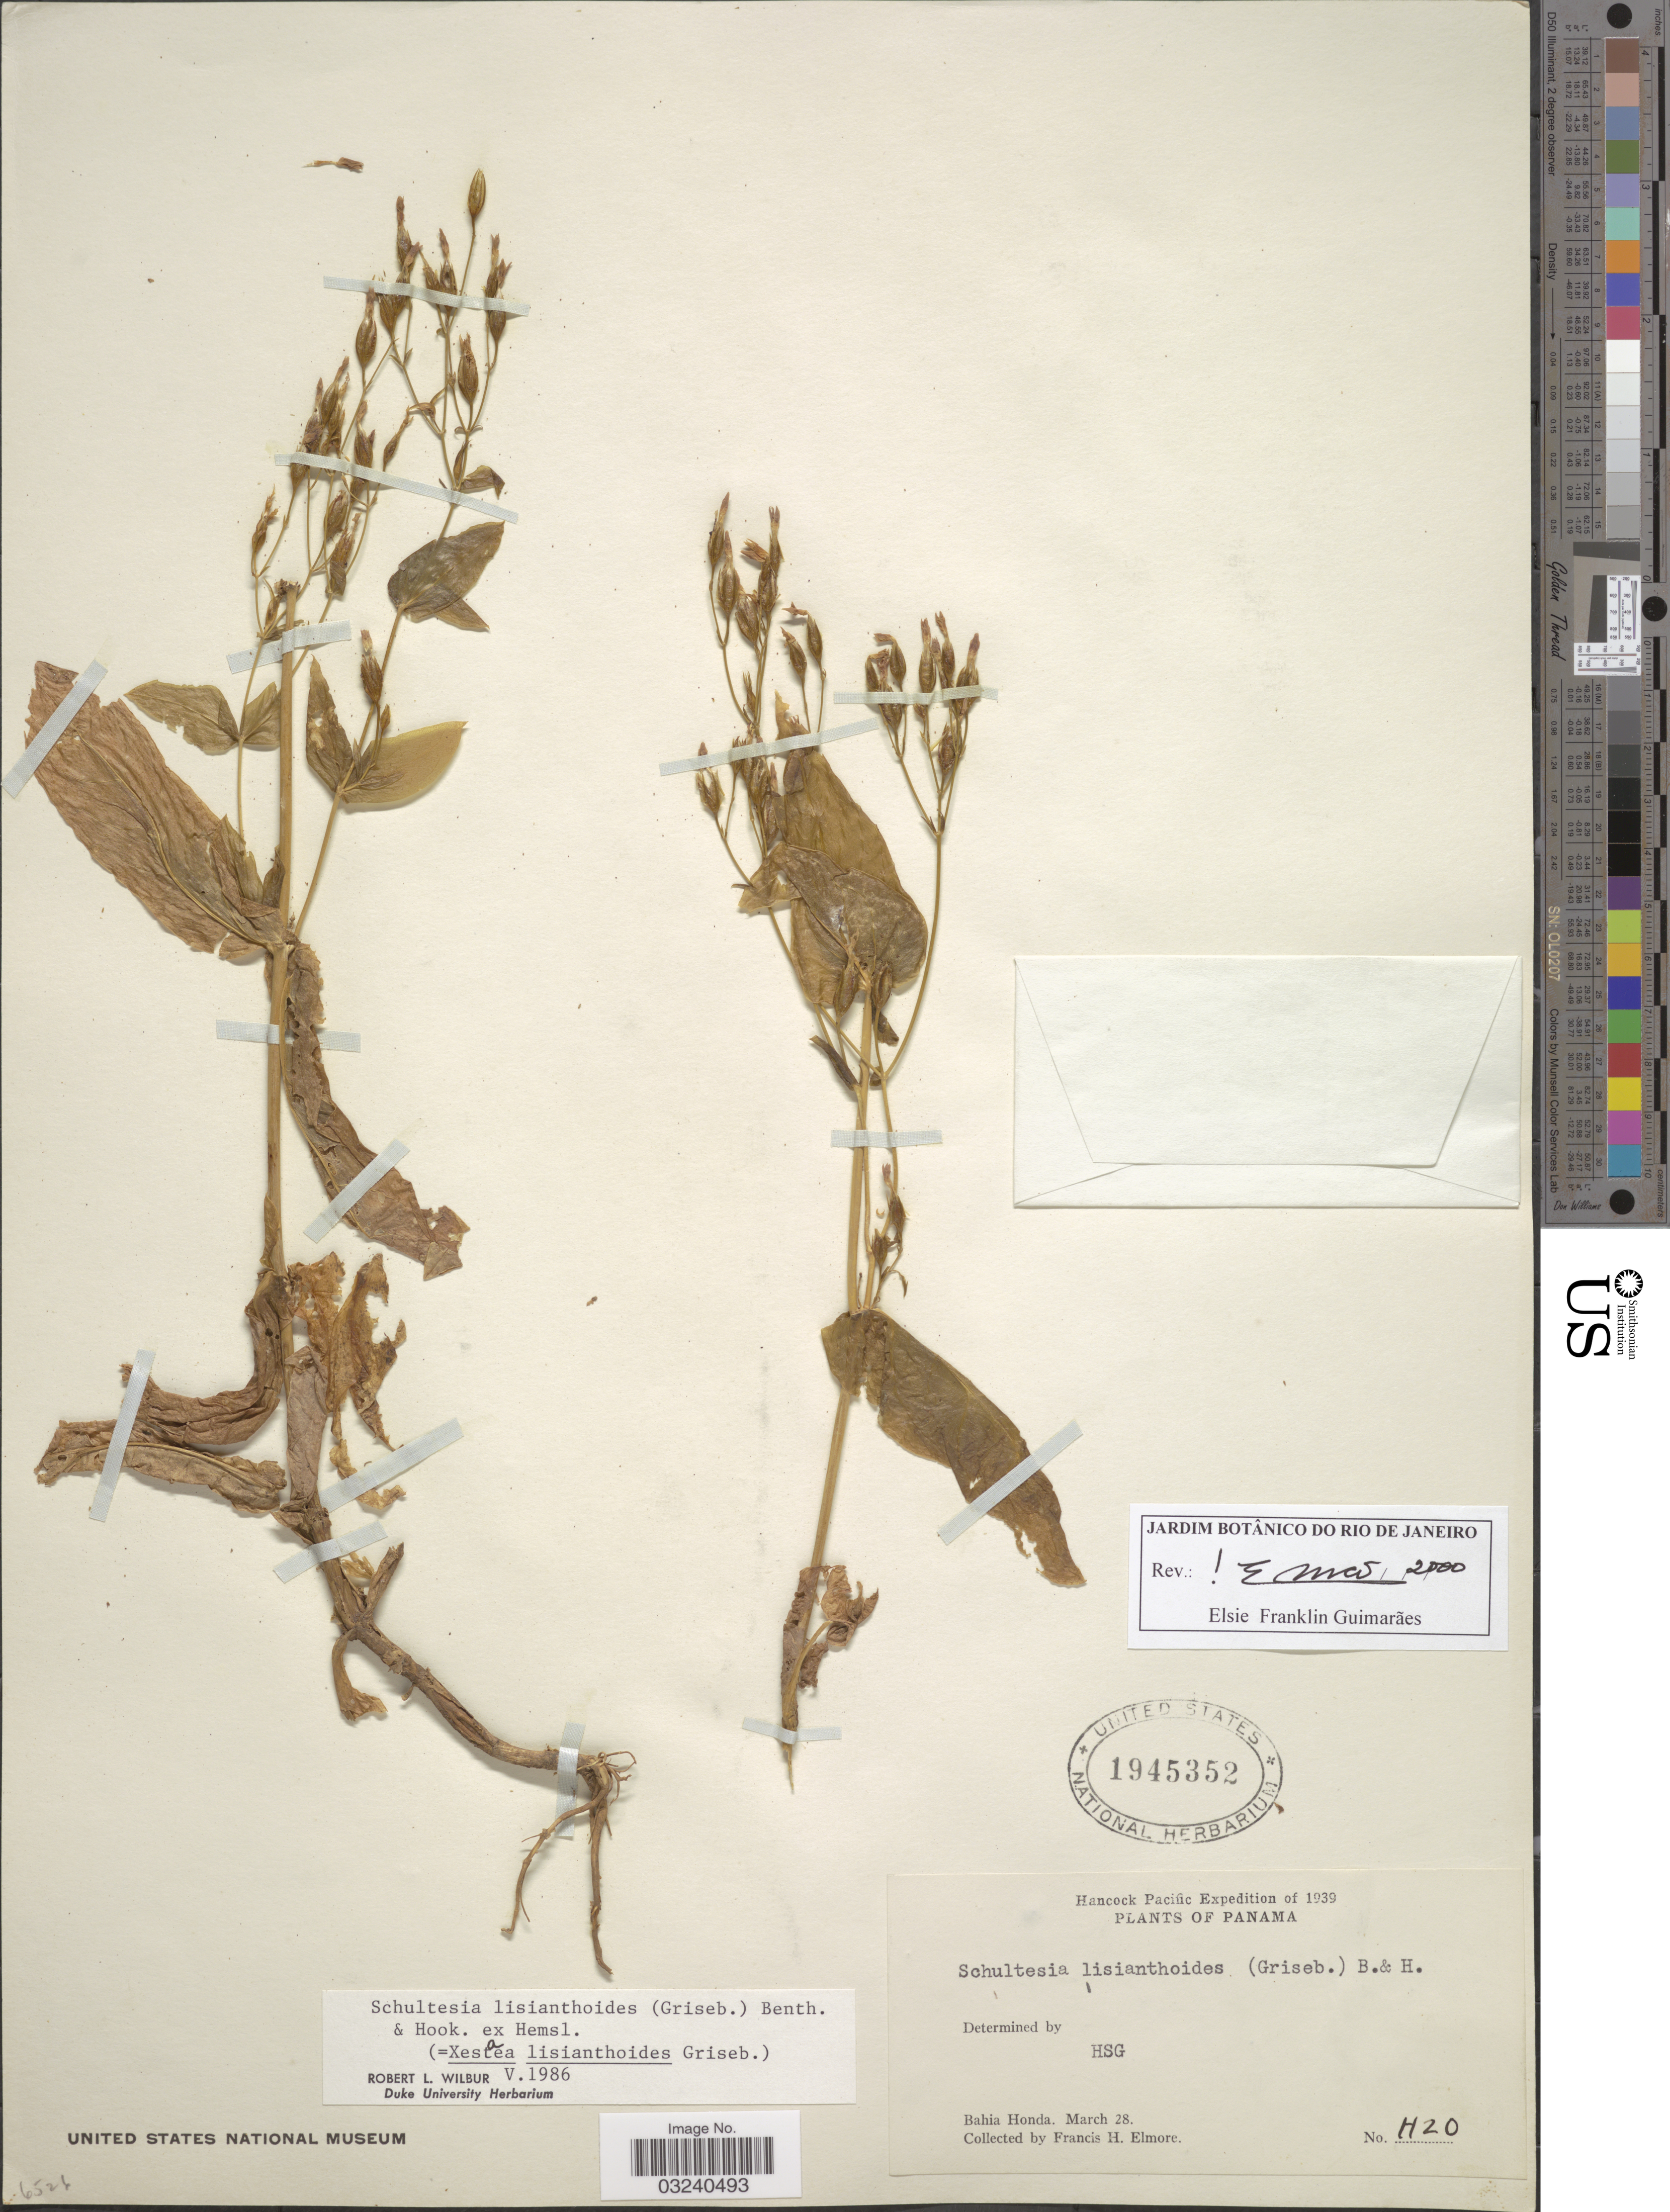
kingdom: Plantae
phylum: Tracheophyta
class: Magnoliopsida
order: Gentianales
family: Gentianaceae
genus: Schultesia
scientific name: Schultesia lisianthoides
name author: (Griseb.) Benth. & Hook. f. ex Hemsl.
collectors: F. H. Elmore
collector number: H20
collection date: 1939-03-28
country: Panama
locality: Bahia Honda.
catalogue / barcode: US 1945352